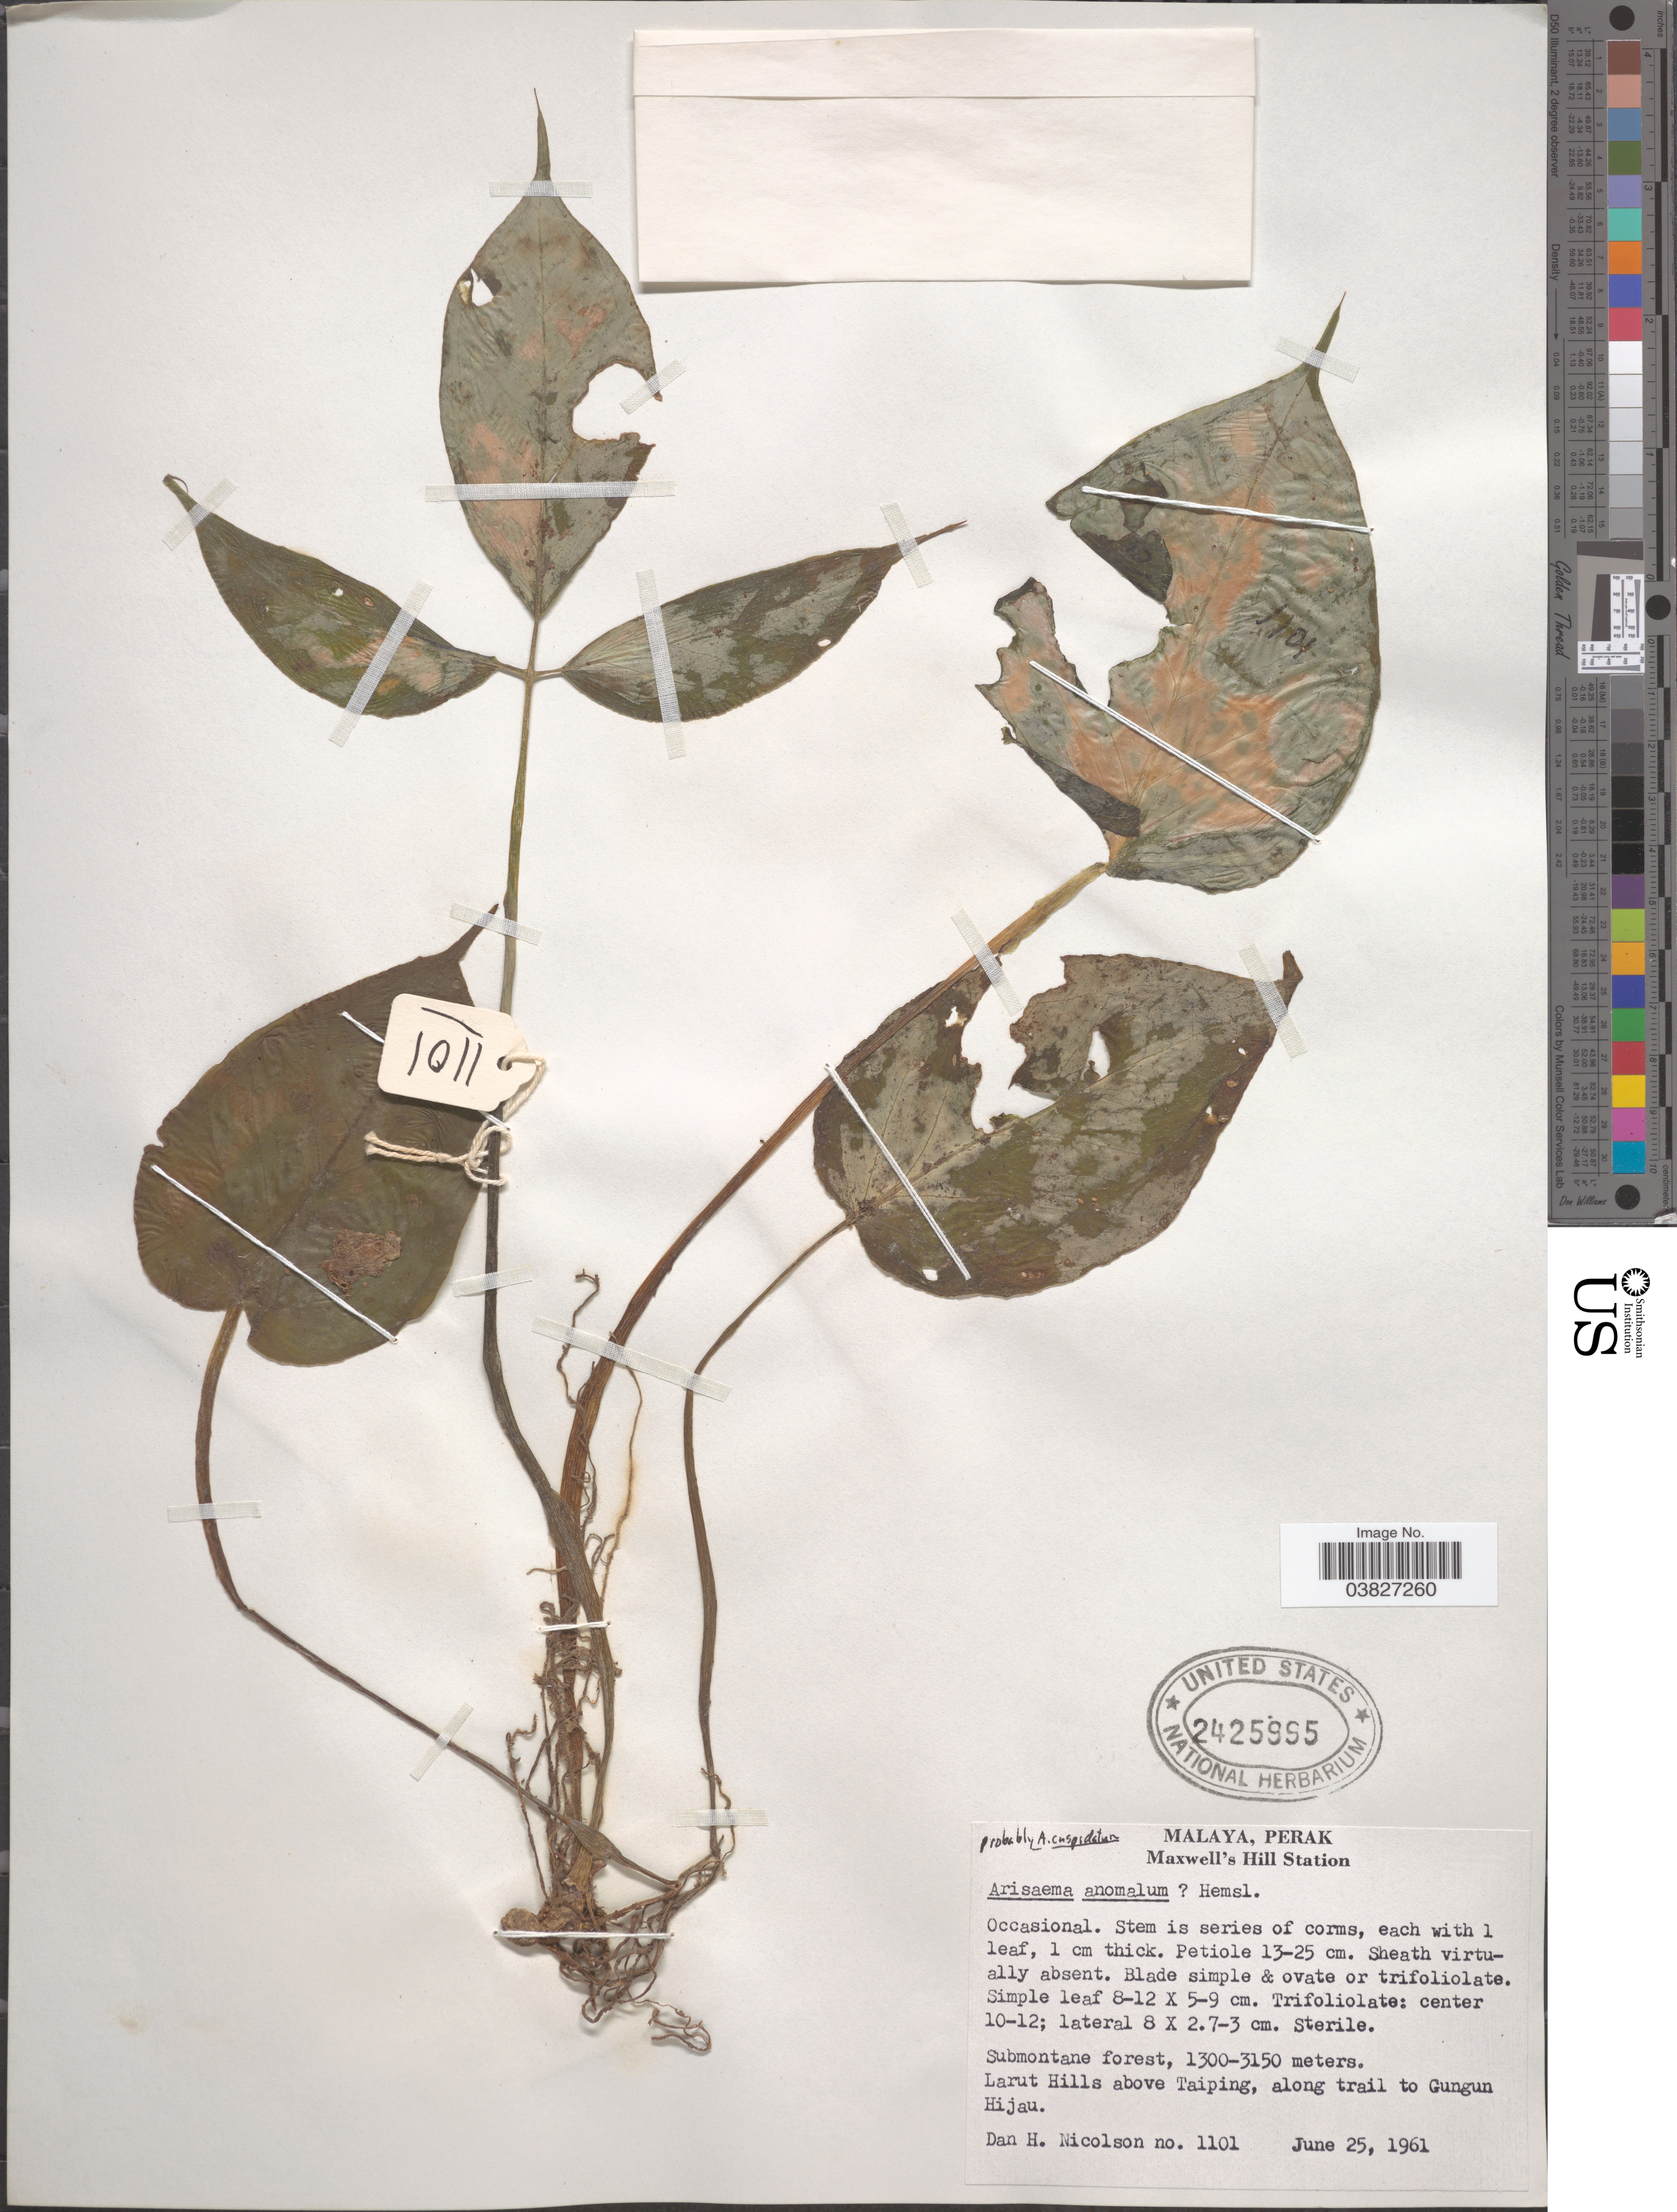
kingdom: Plantae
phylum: Tracheophyta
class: Liliopsida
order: Alismatales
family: Araceae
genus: Arisaema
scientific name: Arisaema cuspidatum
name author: Engl.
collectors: D. H. Nicolson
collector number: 1101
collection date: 1961-06-25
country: Malaysia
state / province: Perak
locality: Malaya. Maxwell's Hill Station. Larut Hills above Taiping, along trail to Gungun Hijau.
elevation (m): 1300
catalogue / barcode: US 2425995